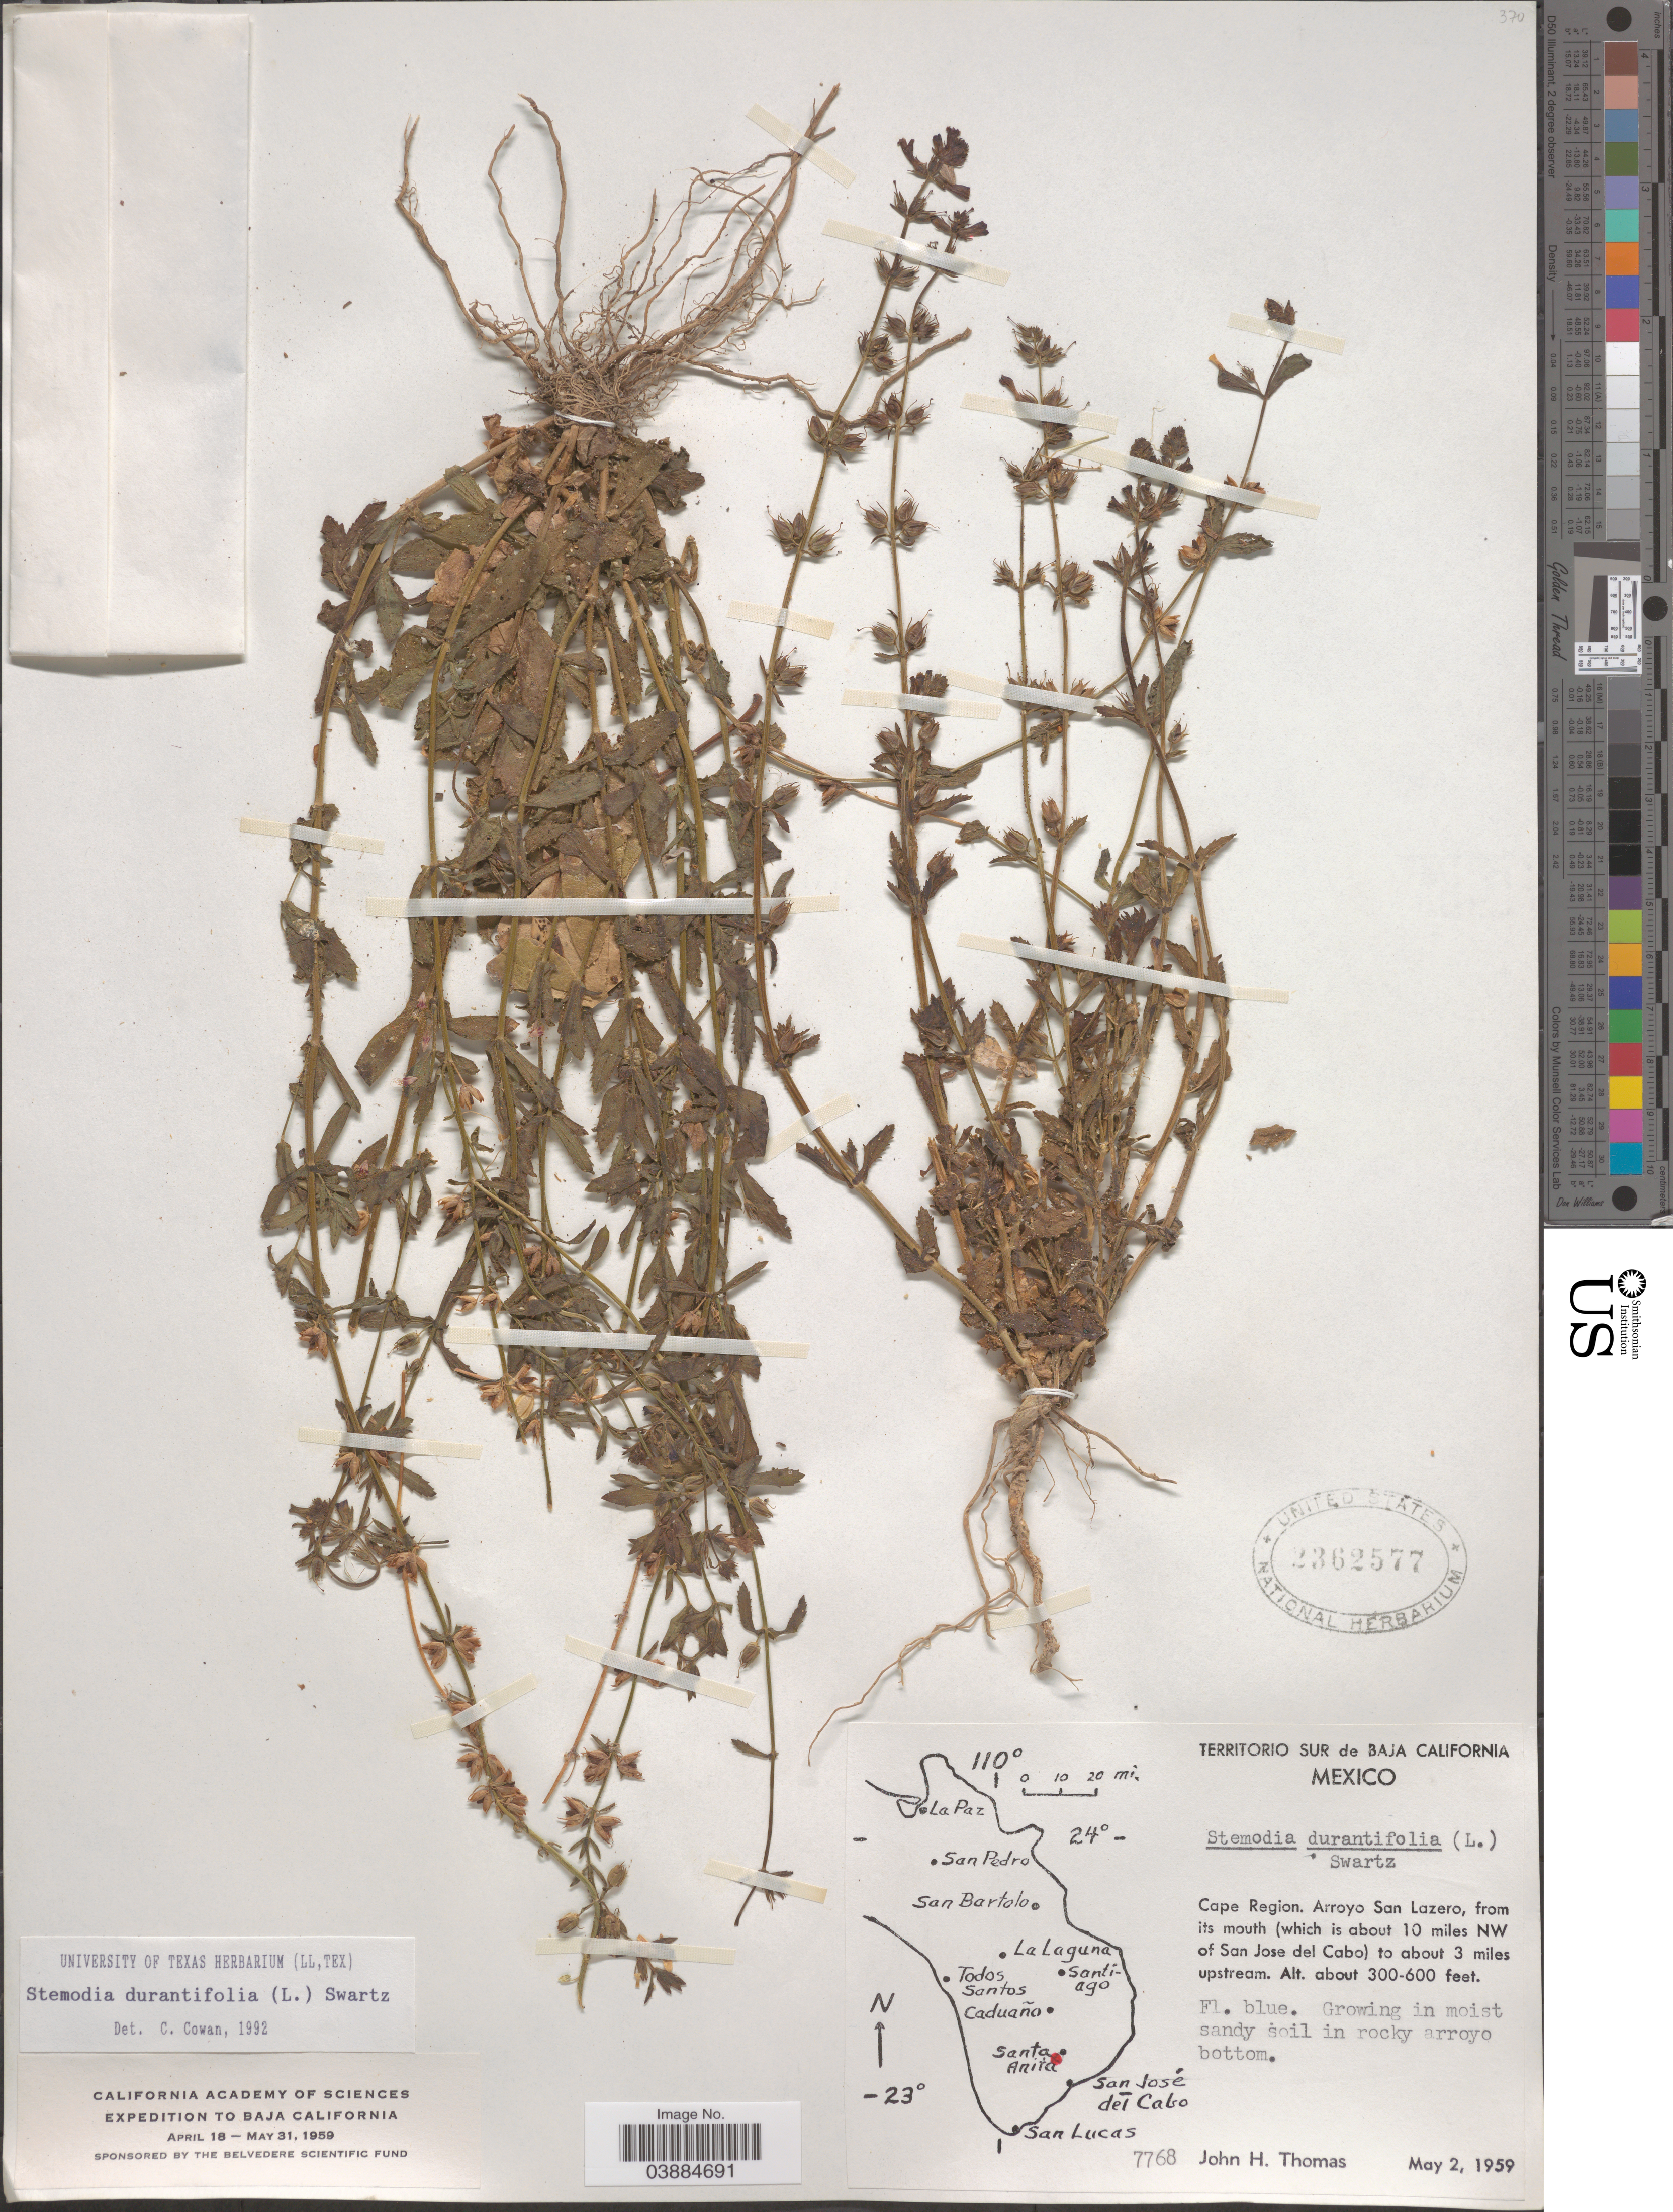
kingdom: Plantae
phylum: Tracheophyta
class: Magnoliopsida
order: Lamiales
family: Plantaginaceae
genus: Stemodia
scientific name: Stemodia durantifolia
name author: (L.) Sw.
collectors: J. H. Thomas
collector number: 7768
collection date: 1959-05-02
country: Mexico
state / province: Baja California Sur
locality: Territorio Sur de Baja California. Cape Region. Arroyo San Lazero, from its mouth (which is about 10 miles NW of San Jose del Cabo) to about 3 miles upstream.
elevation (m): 91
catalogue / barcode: US 2362577